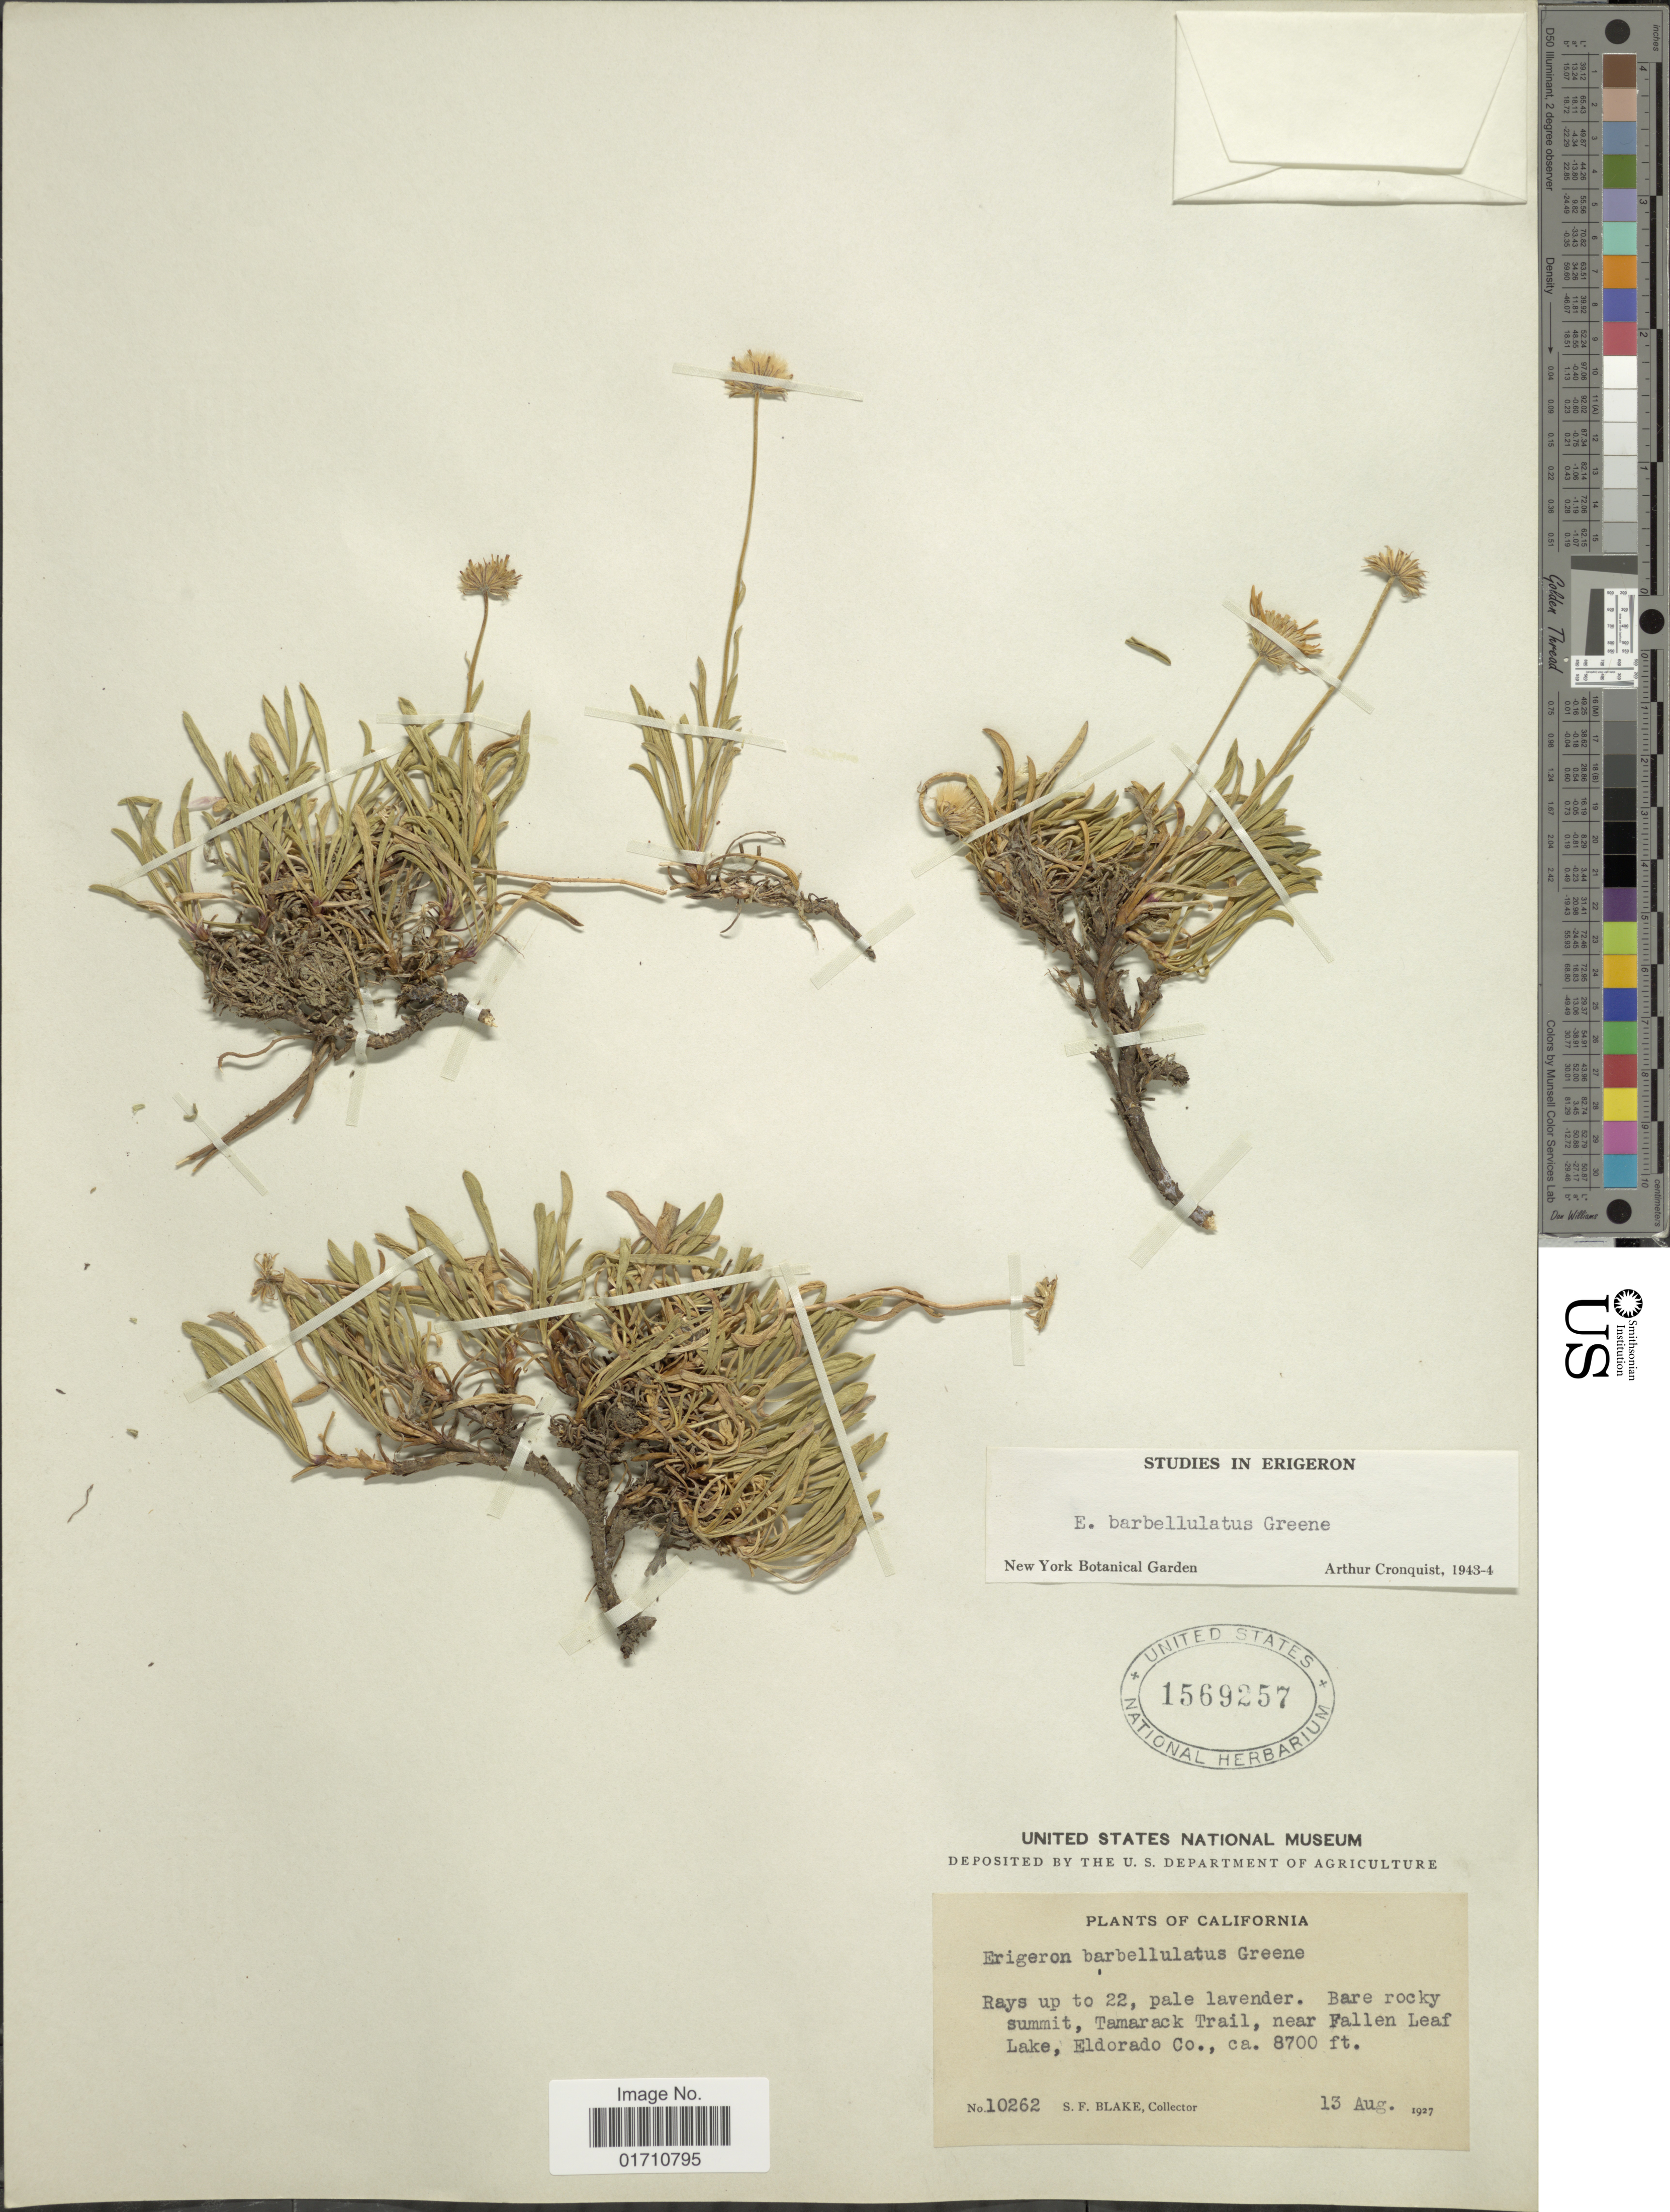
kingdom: Plantae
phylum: Tracheophyta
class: Magnoliopsida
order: Asterales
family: Asteraceae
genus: Erigeron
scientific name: Erigeron barbellulatus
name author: Greene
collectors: S. Blake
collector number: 10262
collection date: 1927-08-13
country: United States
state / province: California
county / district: El Dorado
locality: Bare rocky summit, Tamarack Trail, near Fallen Leaf Lake, Eldorado Co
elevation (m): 2652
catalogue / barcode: US 1569257